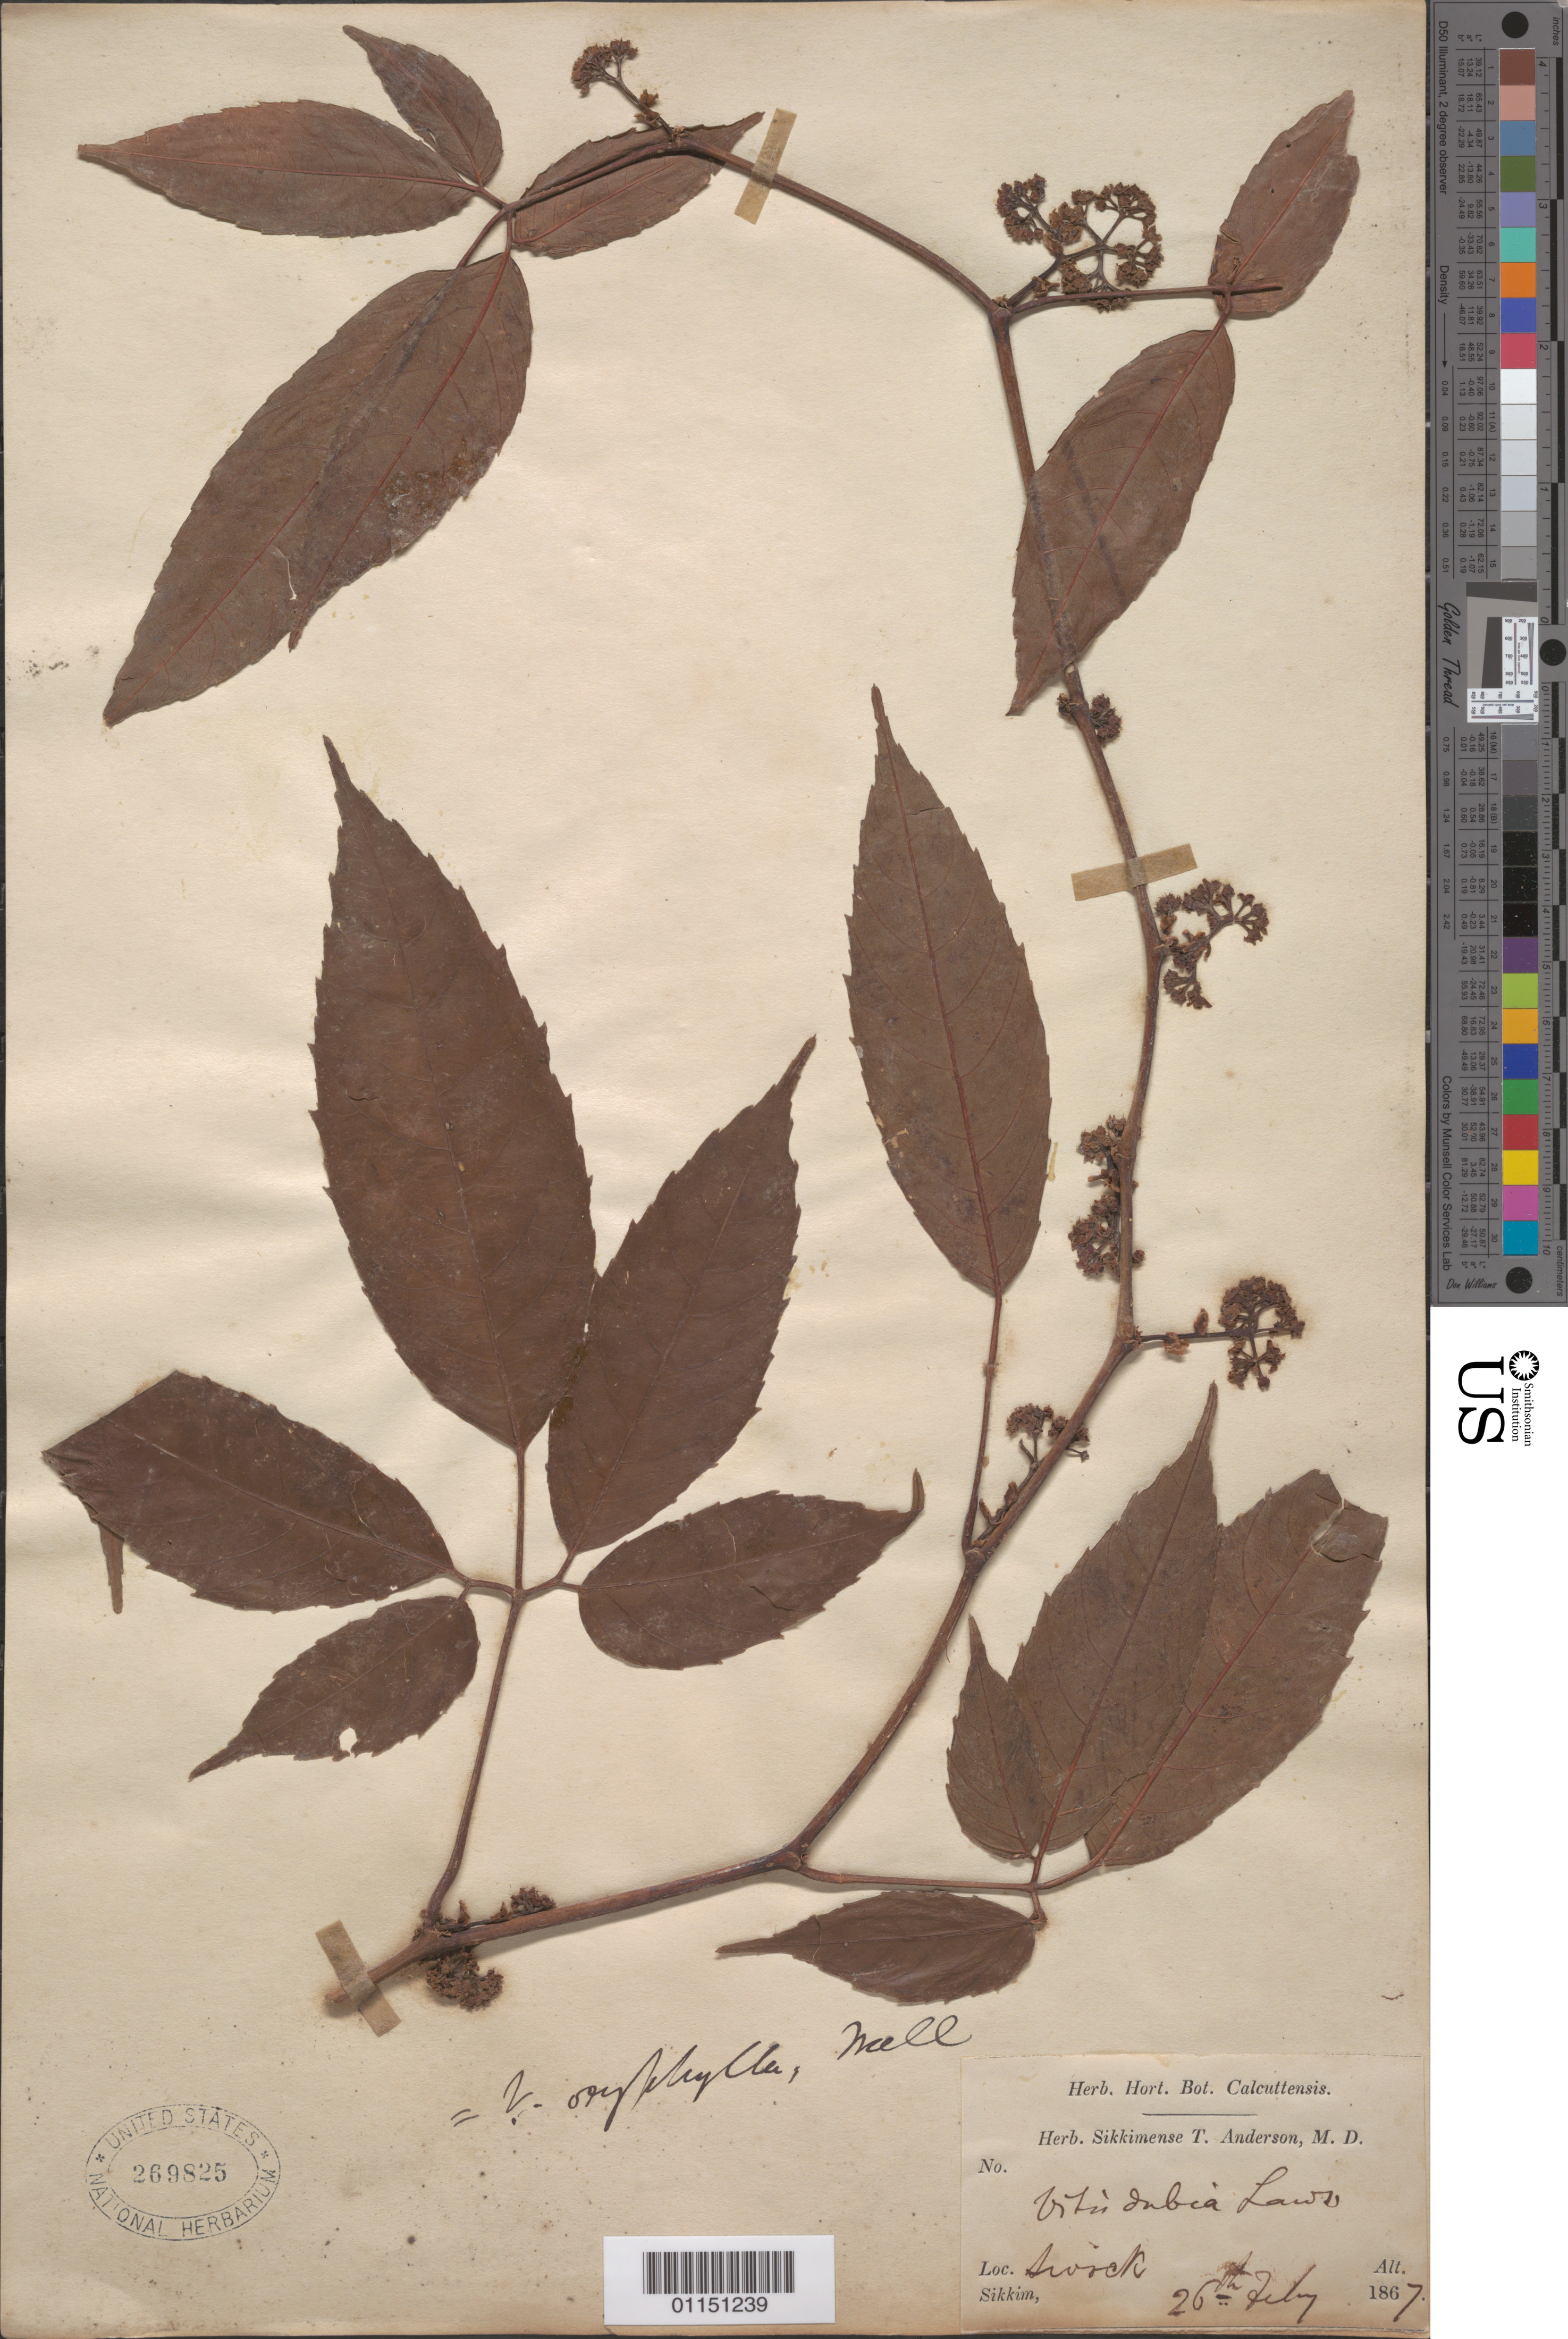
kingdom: Plantae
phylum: Tracheophyta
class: Magnoliopsida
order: Vitales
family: Vitaceae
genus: Vitis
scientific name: Vitis oxyphylla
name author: A. Rich.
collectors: T. Anderson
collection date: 1867-02-26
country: India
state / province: Sikkim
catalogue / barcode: US 269825